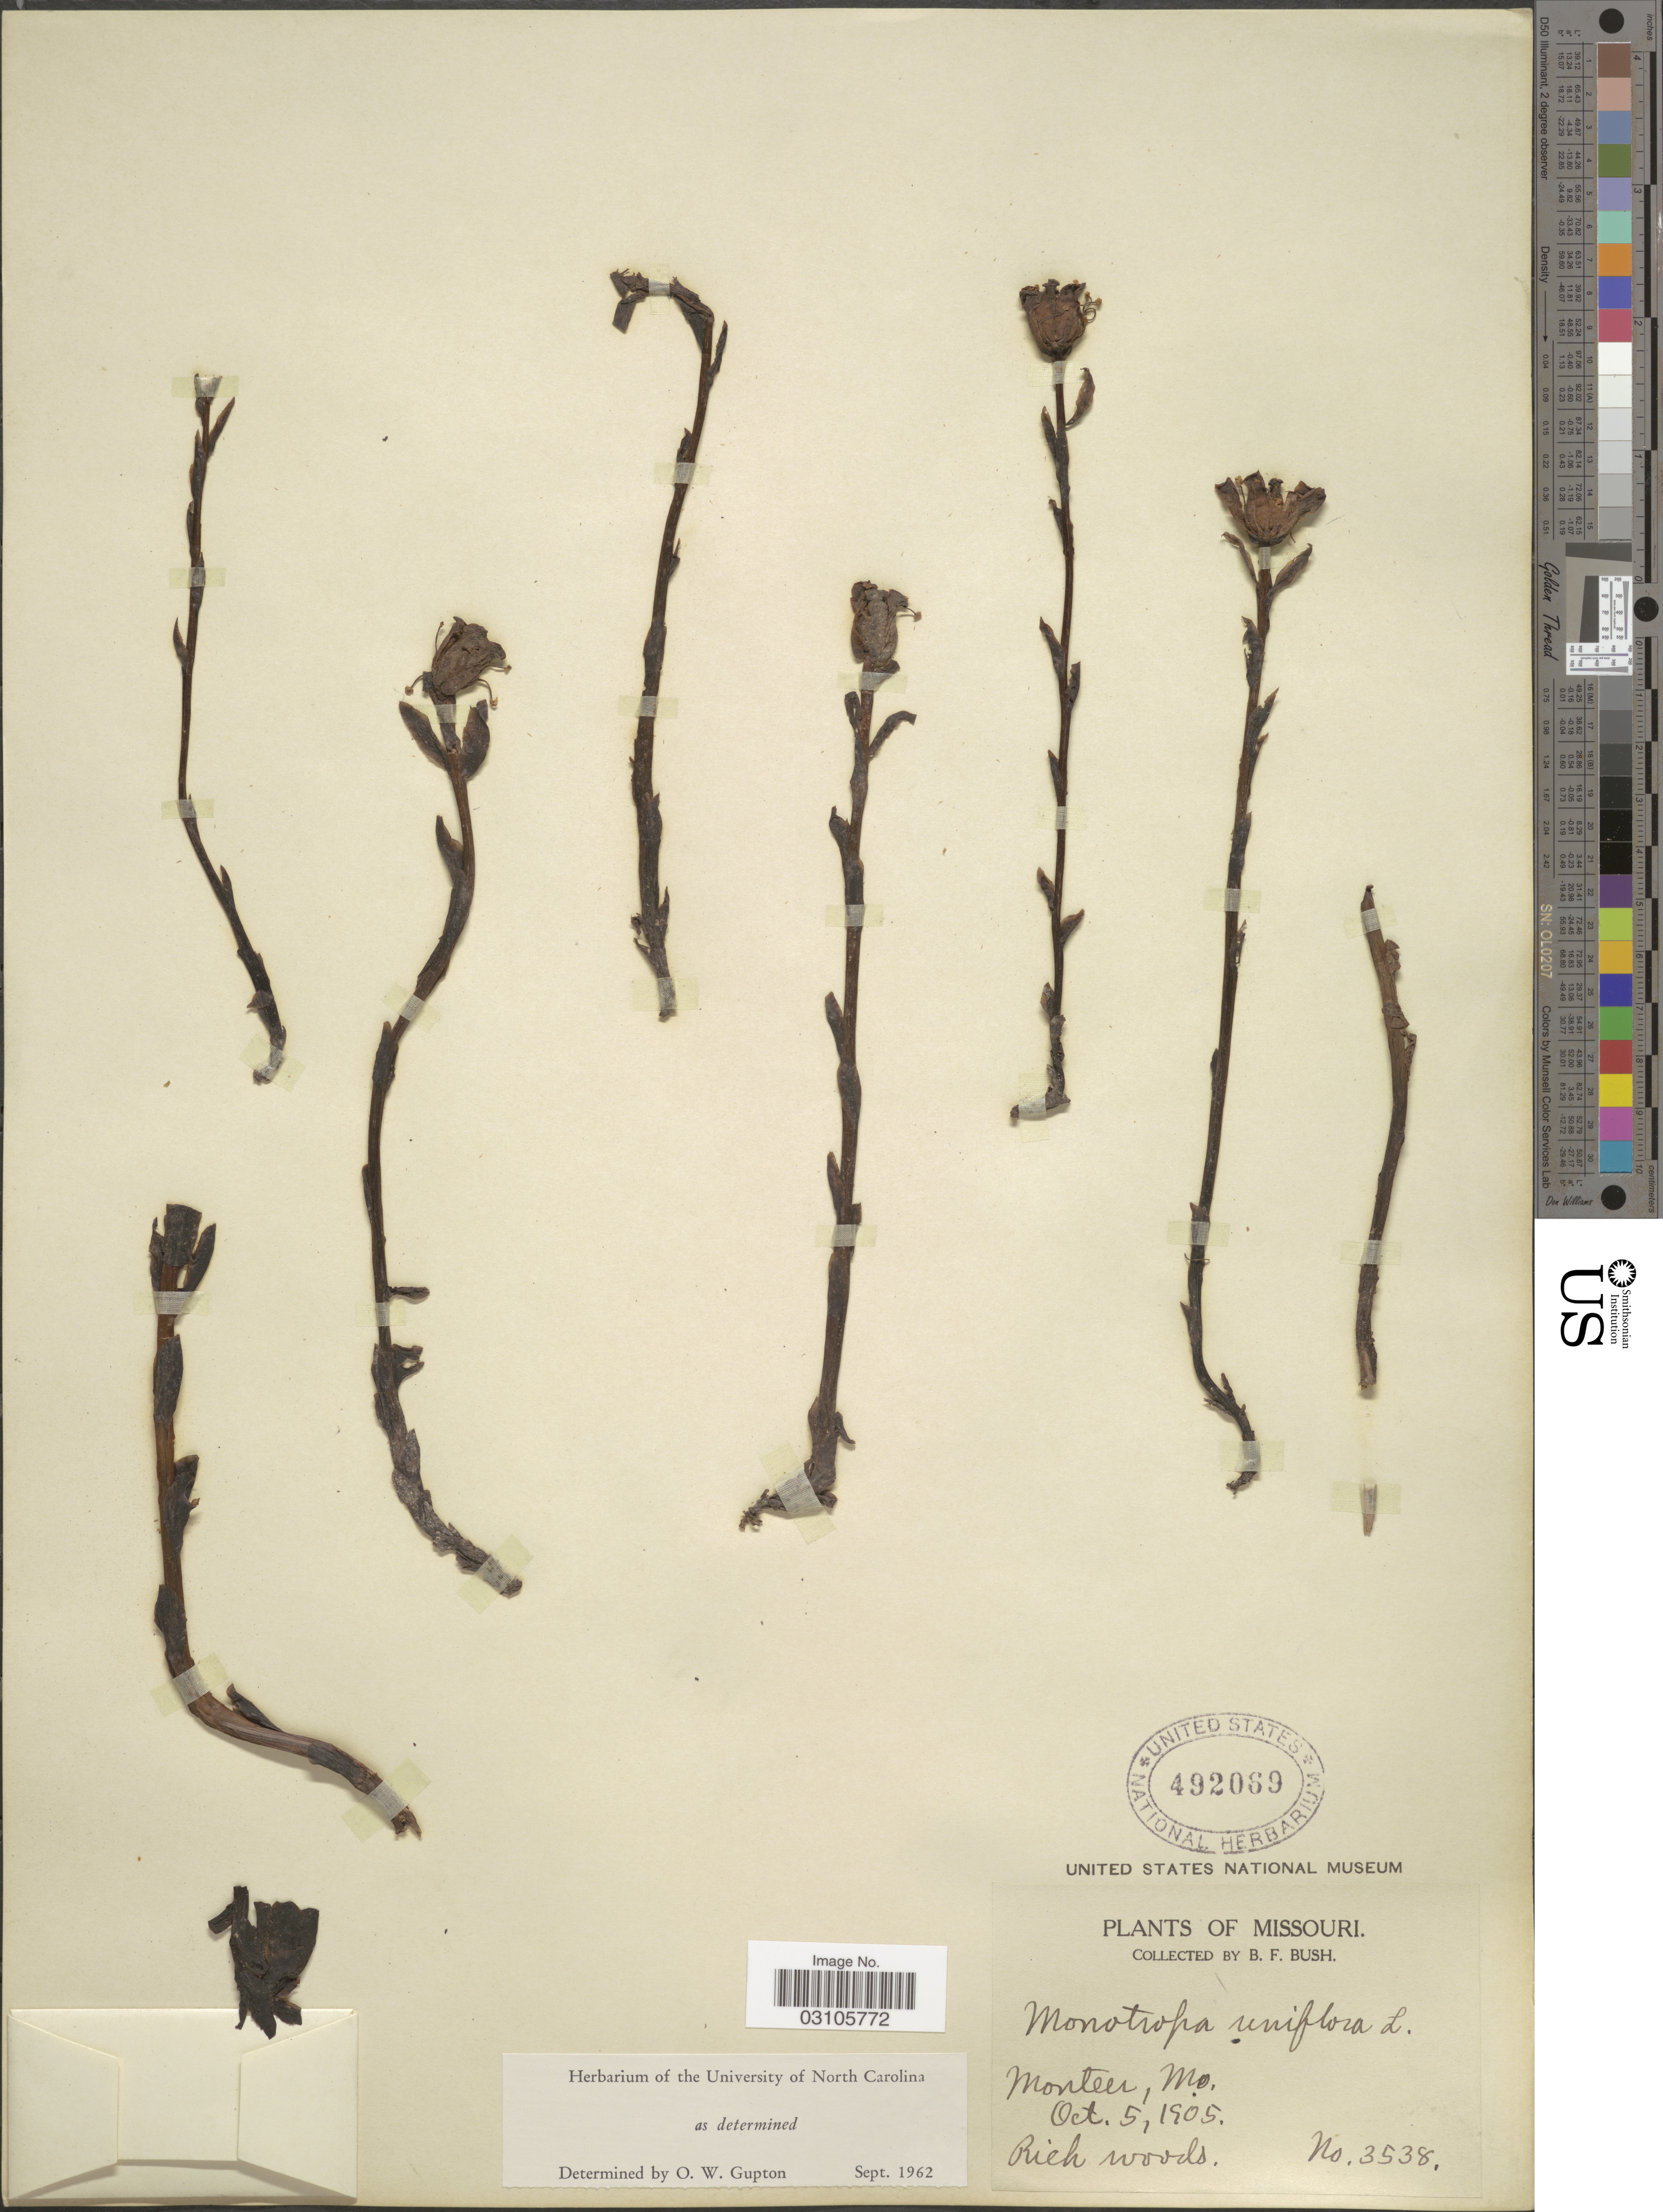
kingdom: Plantae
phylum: Tracheophyta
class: Magnoliopsida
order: Ericales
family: Ericaceae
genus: Monotropa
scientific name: Monotropa uniflora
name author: L.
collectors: B. F. Bush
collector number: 3538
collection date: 1905-10-05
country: United States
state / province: Missouri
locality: Monteer.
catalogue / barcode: US 492069